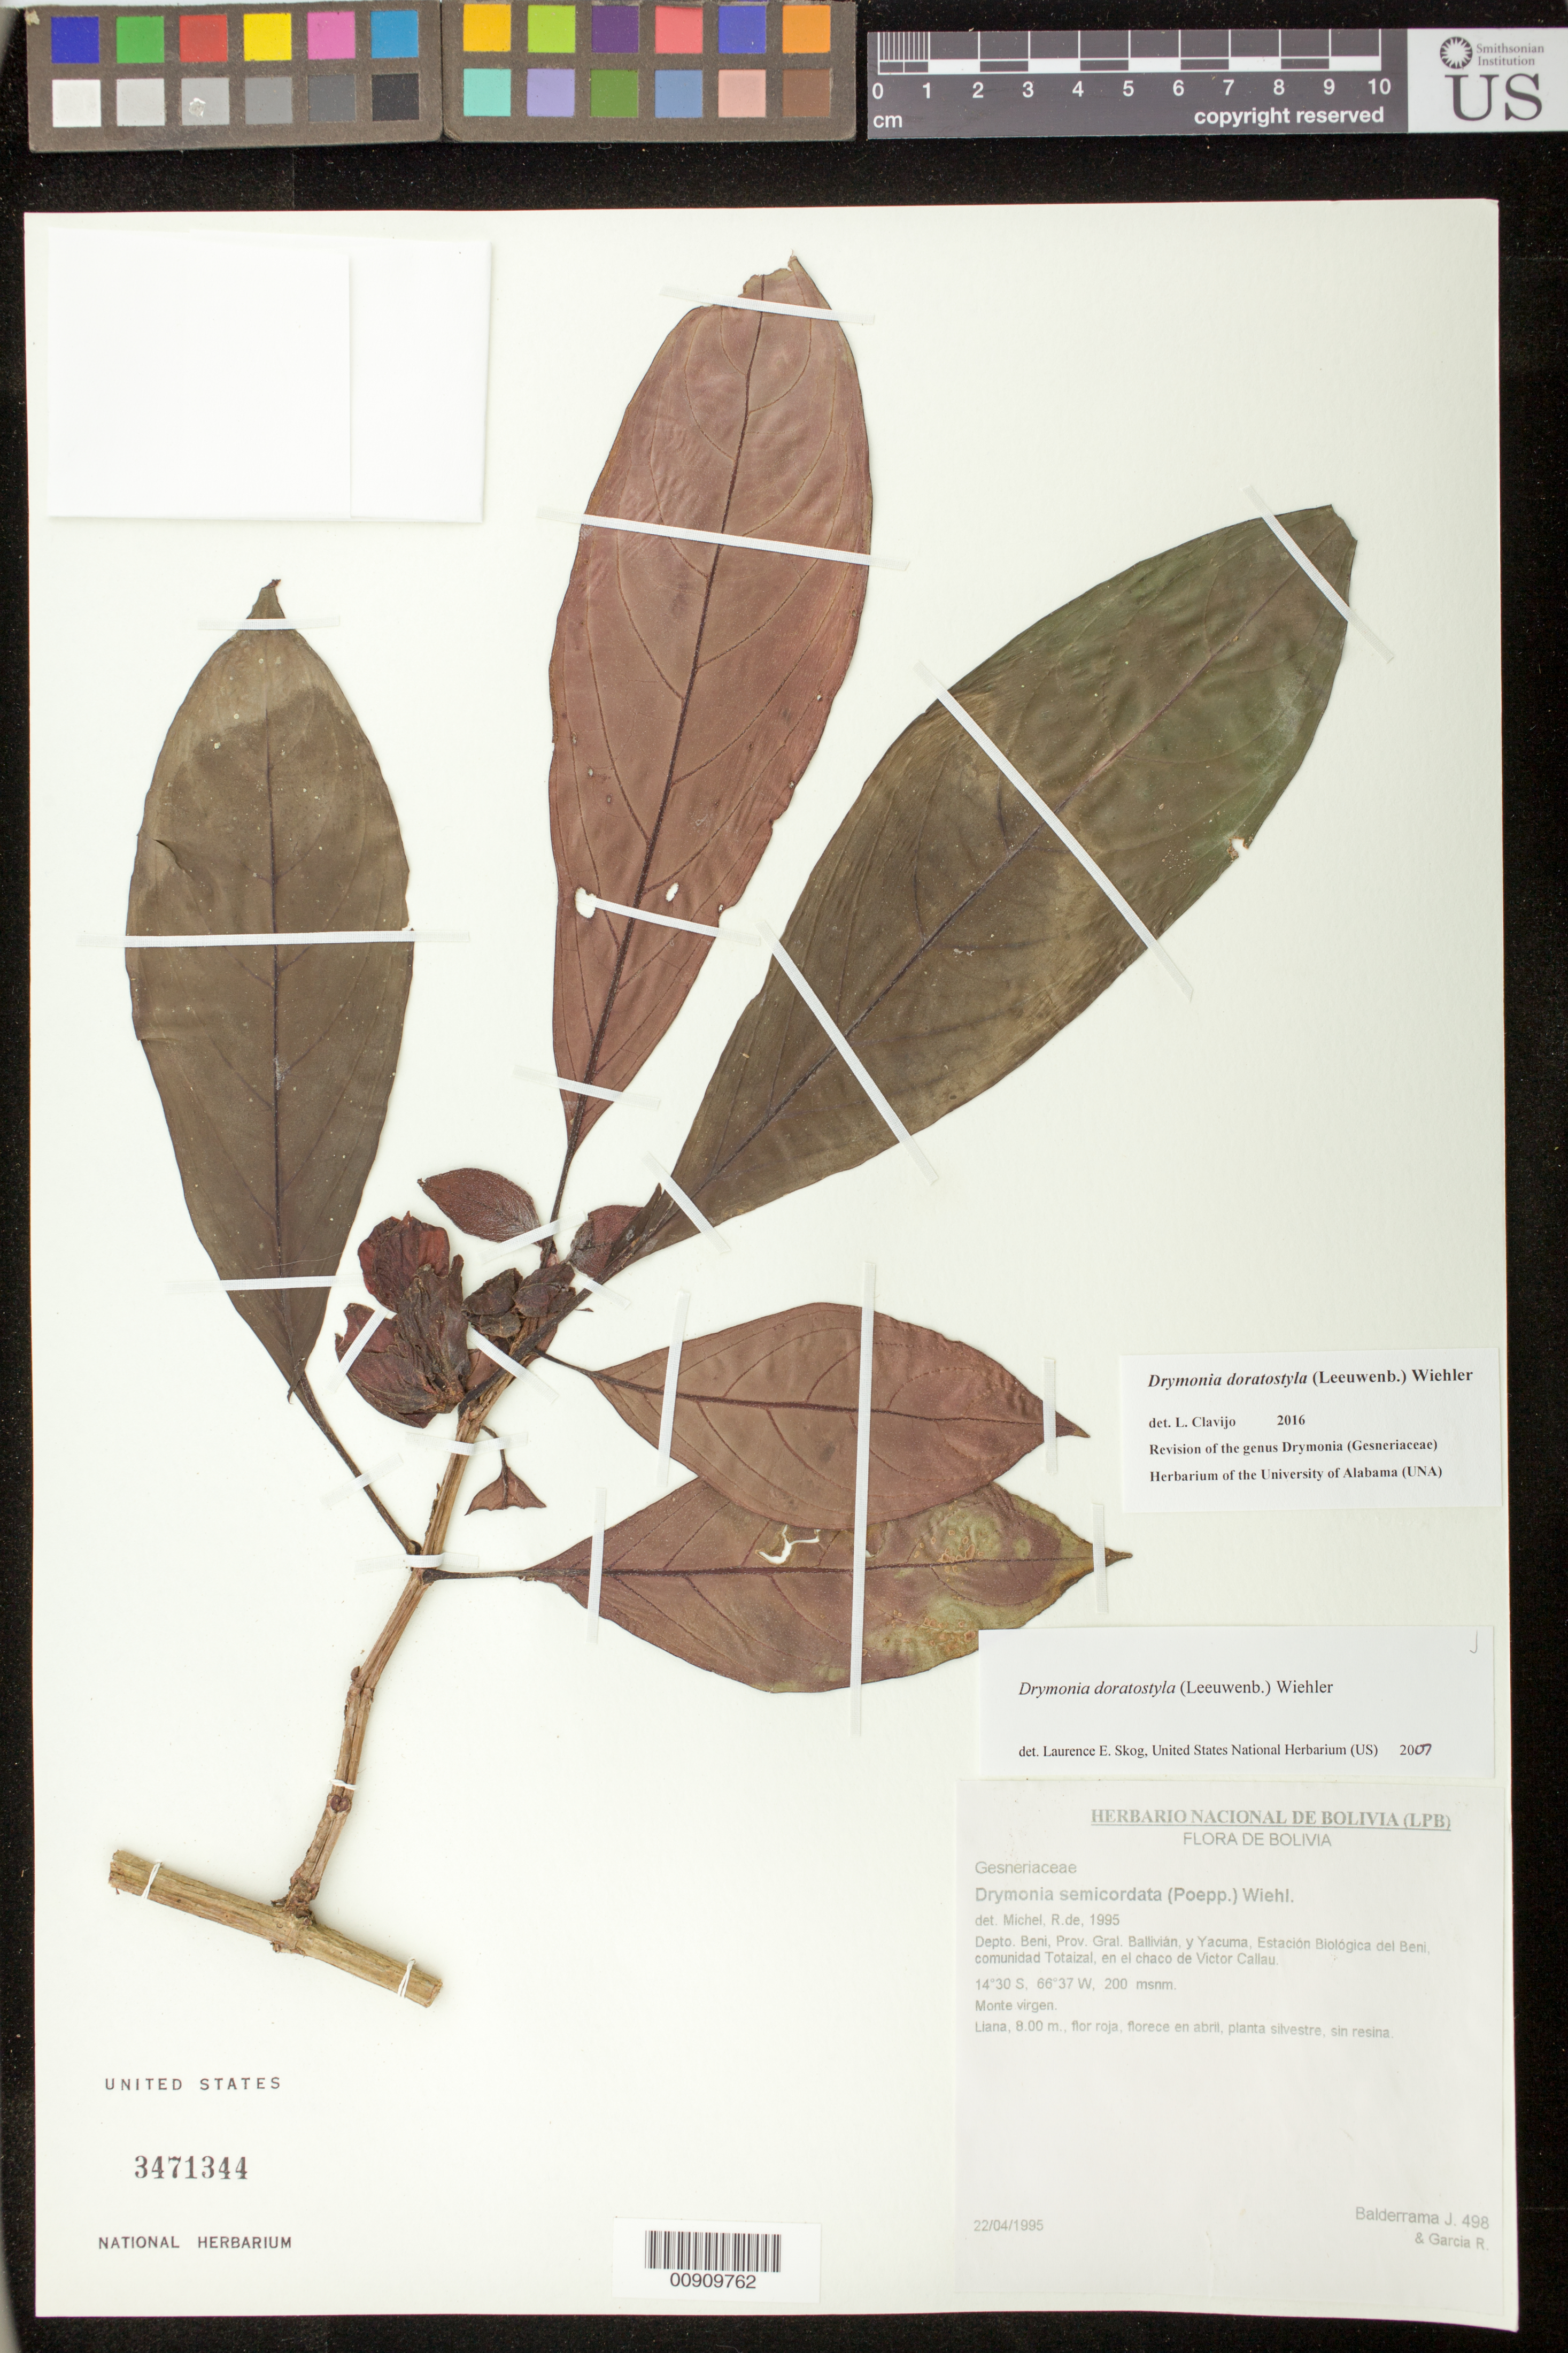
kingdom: Plantae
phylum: Tracheophyta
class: Magnoliopsida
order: Lamiales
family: Gesneriaceae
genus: Drymonia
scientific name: Drymonia doratostyla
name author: (Leeuwenb.) Wiehler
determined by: Skog, Laurence E.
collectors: J. Balderrama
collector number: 498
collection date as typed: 22 Apr 1995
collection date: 1995-04-22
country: Bolivia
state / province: Beni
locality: Depto. Beni, Prov. Gral. Ballivián, y Yacuma, Estación Biológica del Beni. Comunidad Totaizal, en el chaco de Victor Callau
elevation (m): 200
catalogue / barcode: US 3471344